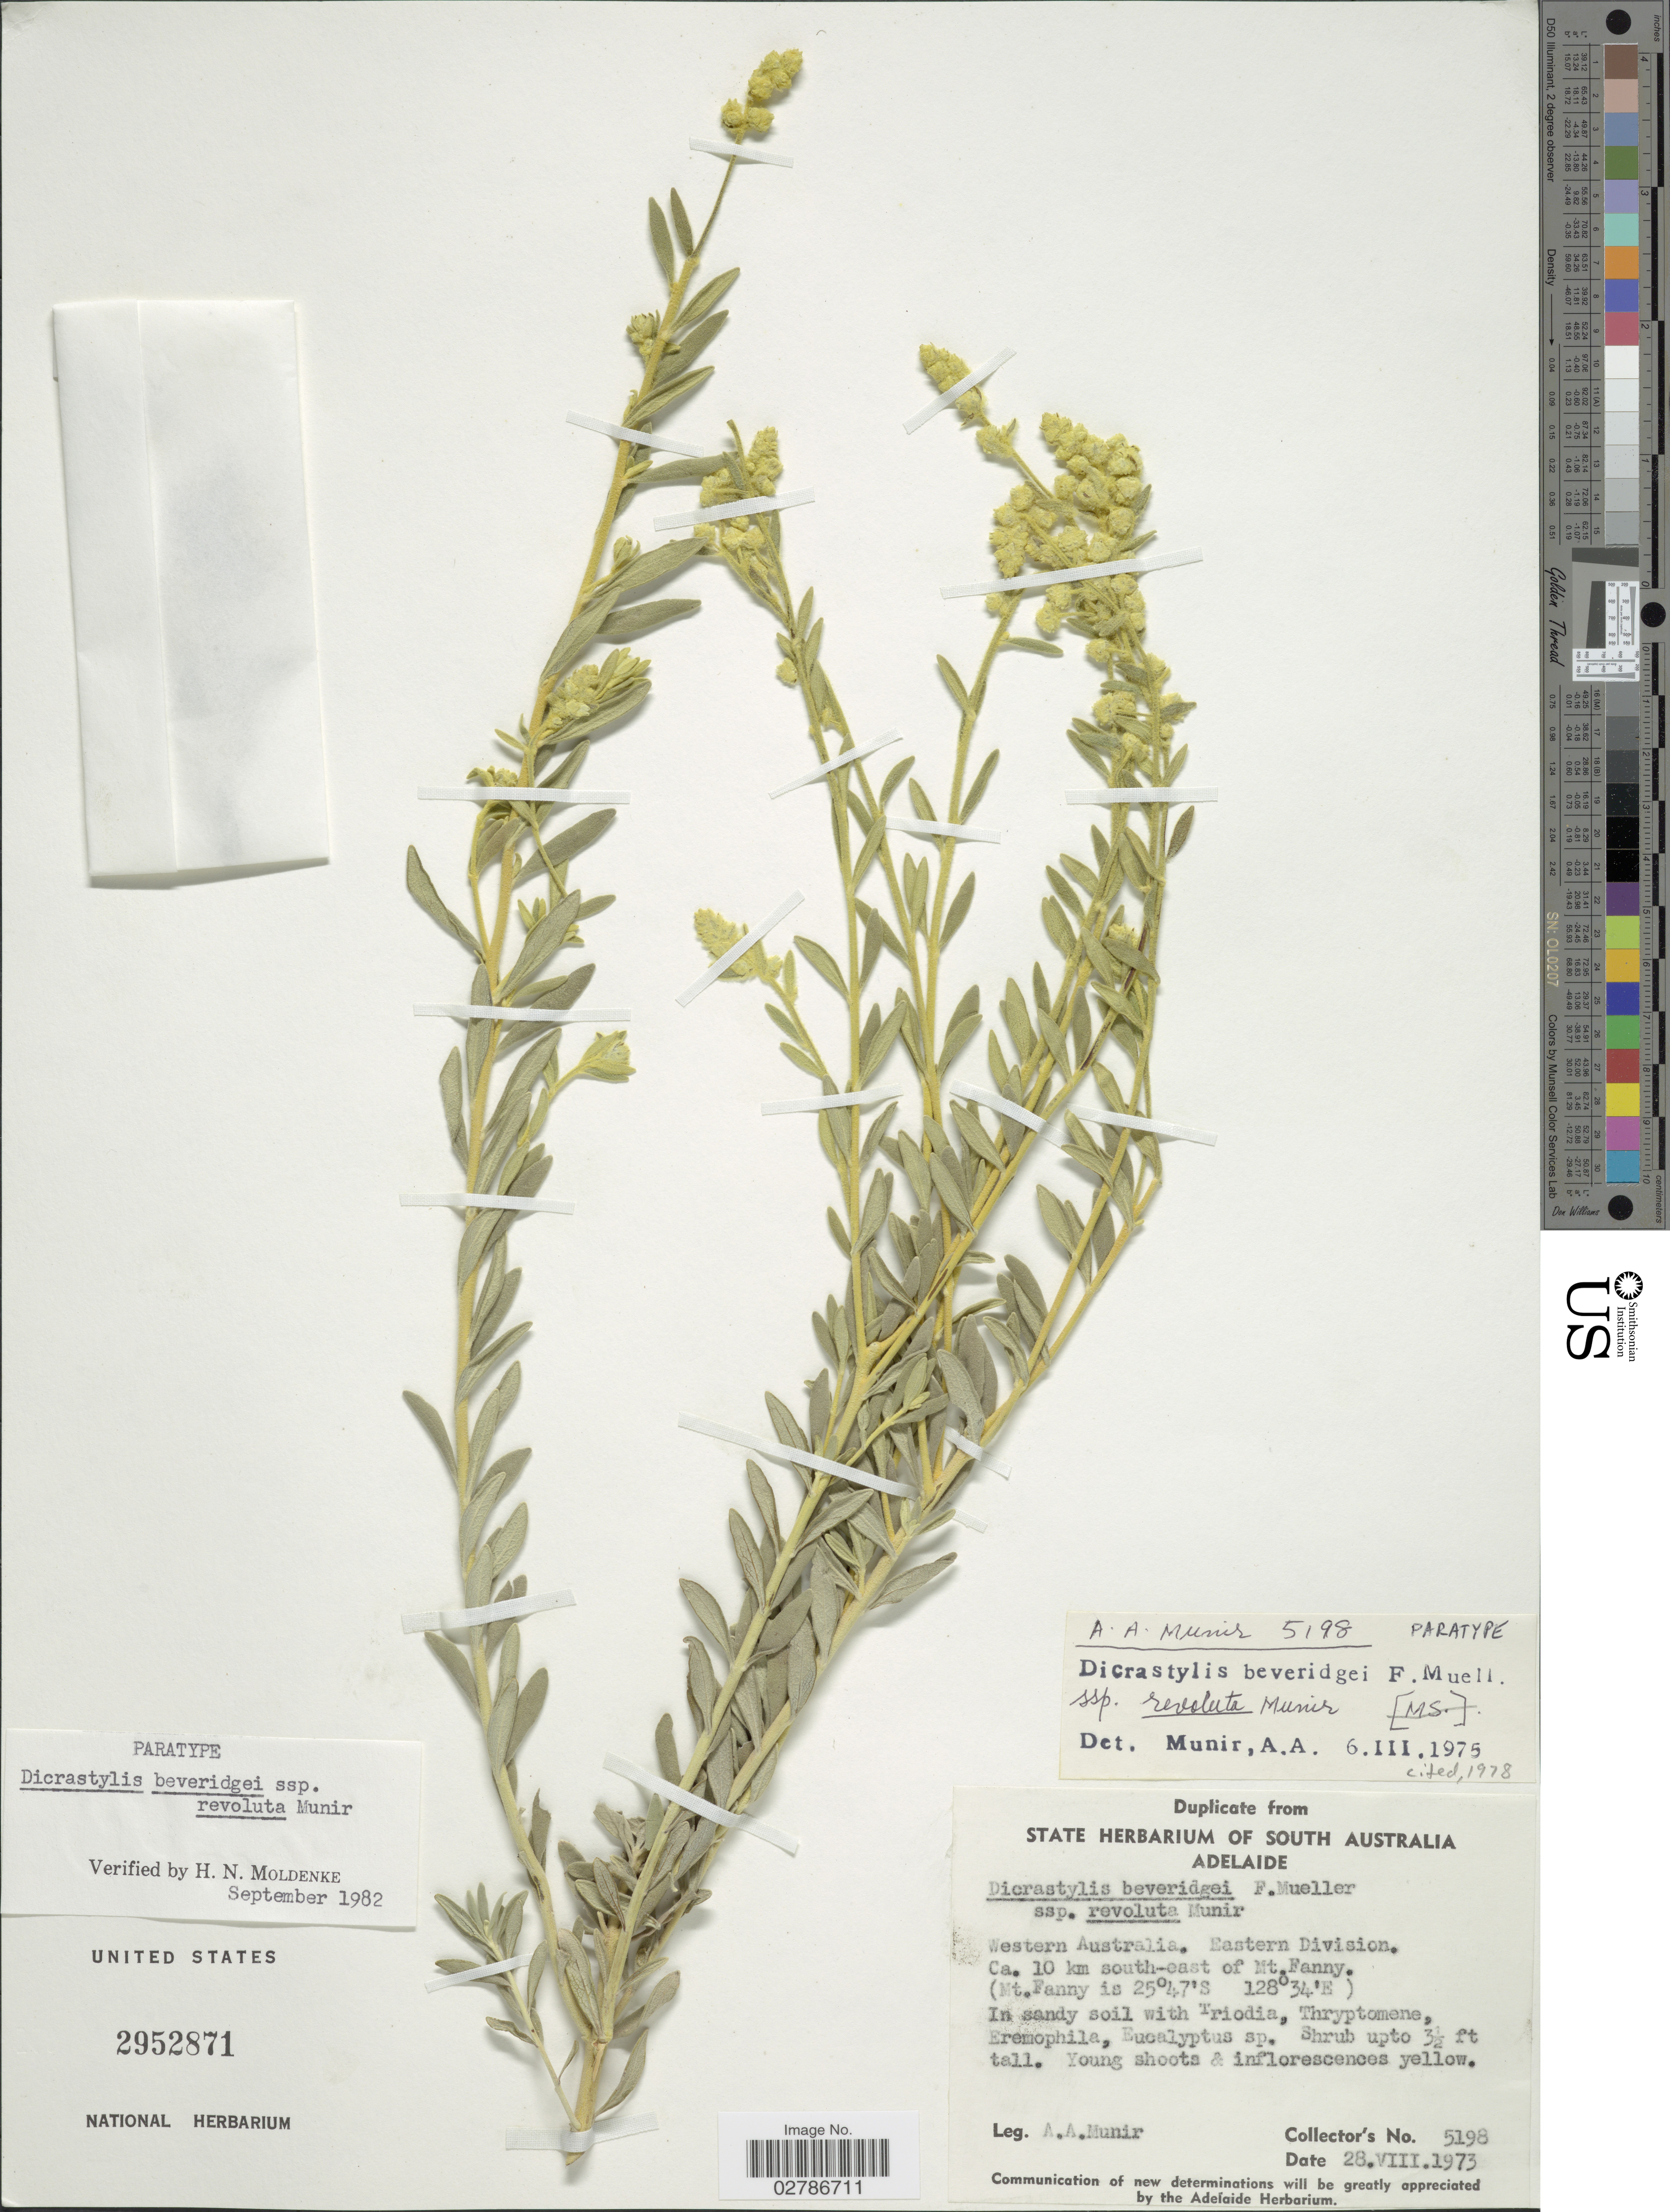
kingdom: Plantae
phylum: Tracheophyta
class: Magnoliopsida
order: Lamiales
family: Lamiaceae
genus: Dicrastylis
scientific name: Dicrastylis beveridgei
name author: F. Muell.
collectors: A. Munir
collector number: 5198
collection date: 1973-08-28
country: Australia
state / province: Western Australia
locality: Eastern Division. Ca. 10 km south-east of Mt. Fanny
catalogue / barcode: US 2952871